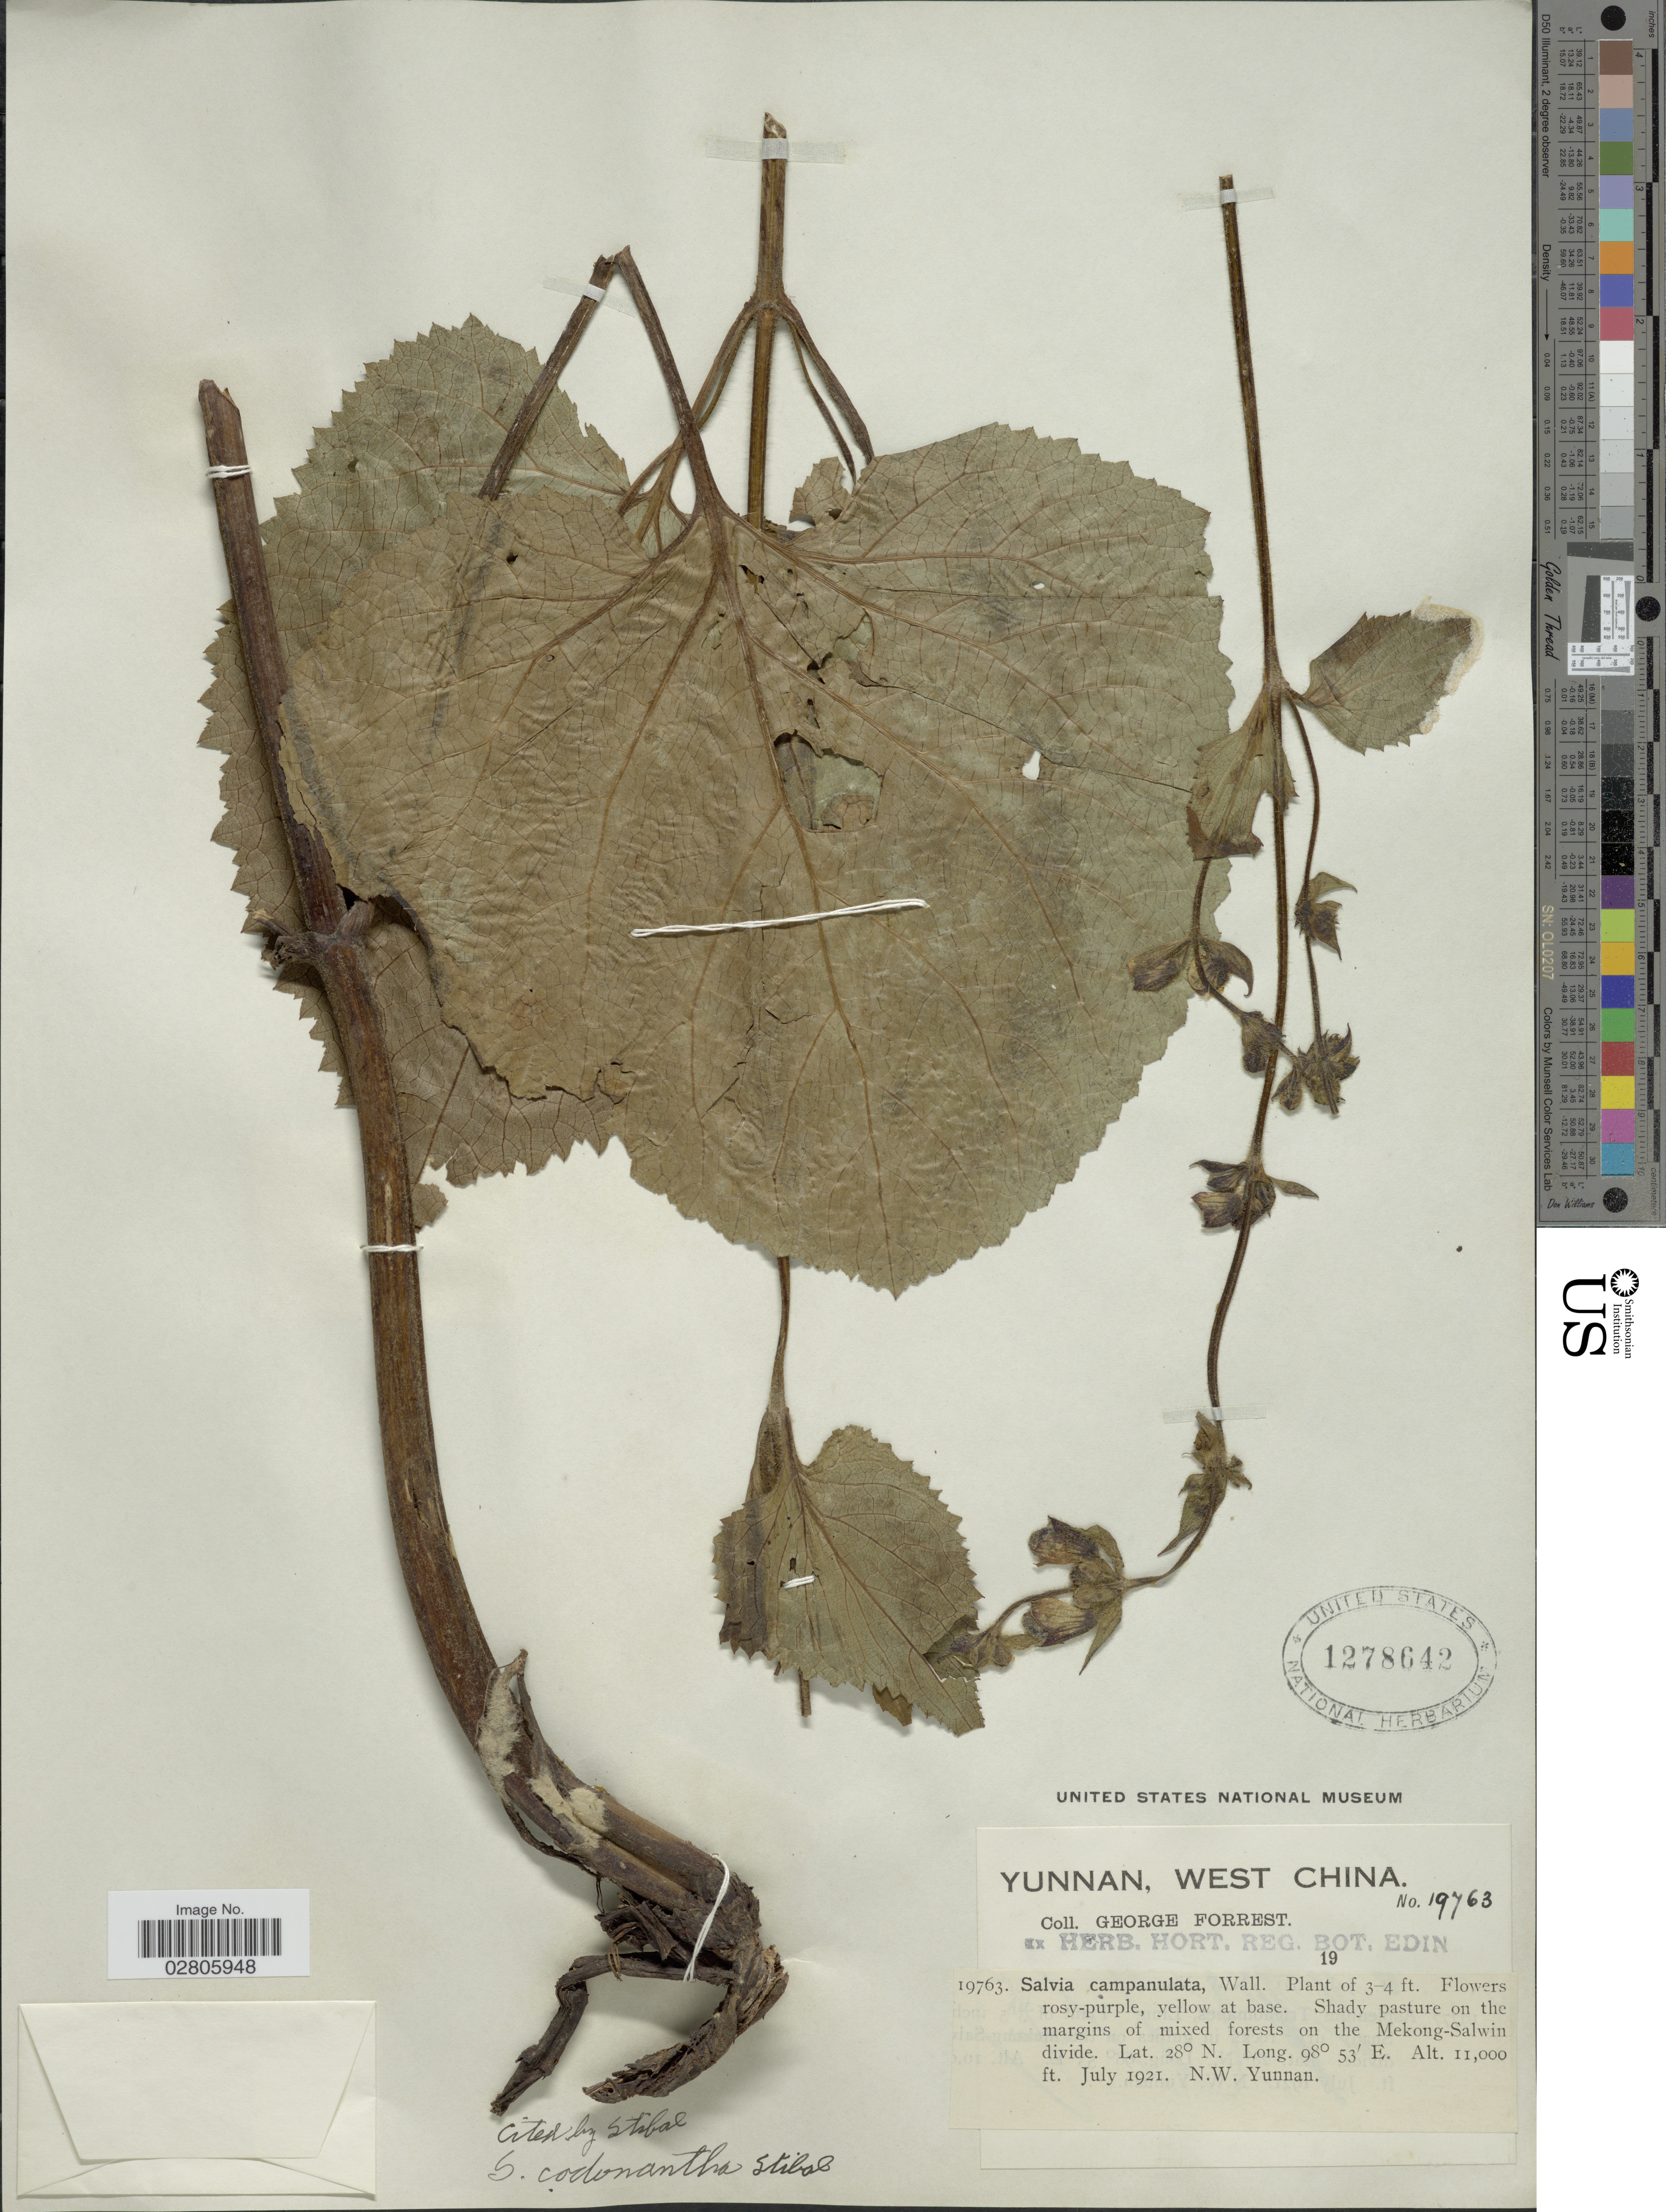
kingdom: Plantae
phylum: Tracheophyta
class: Magnoliopsida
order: Lamiales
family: Lamiaceae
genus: Salvia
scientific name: Salvia codonantha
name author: E. Peter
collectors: G. Forrest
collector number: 19763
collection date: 1921-07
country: China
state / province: Yunnan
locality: Yunnan, West China. Shady pasture on the margins of mixed forests on the Mekong-Salwin divide.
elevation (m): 3353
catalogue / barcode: US 1278642